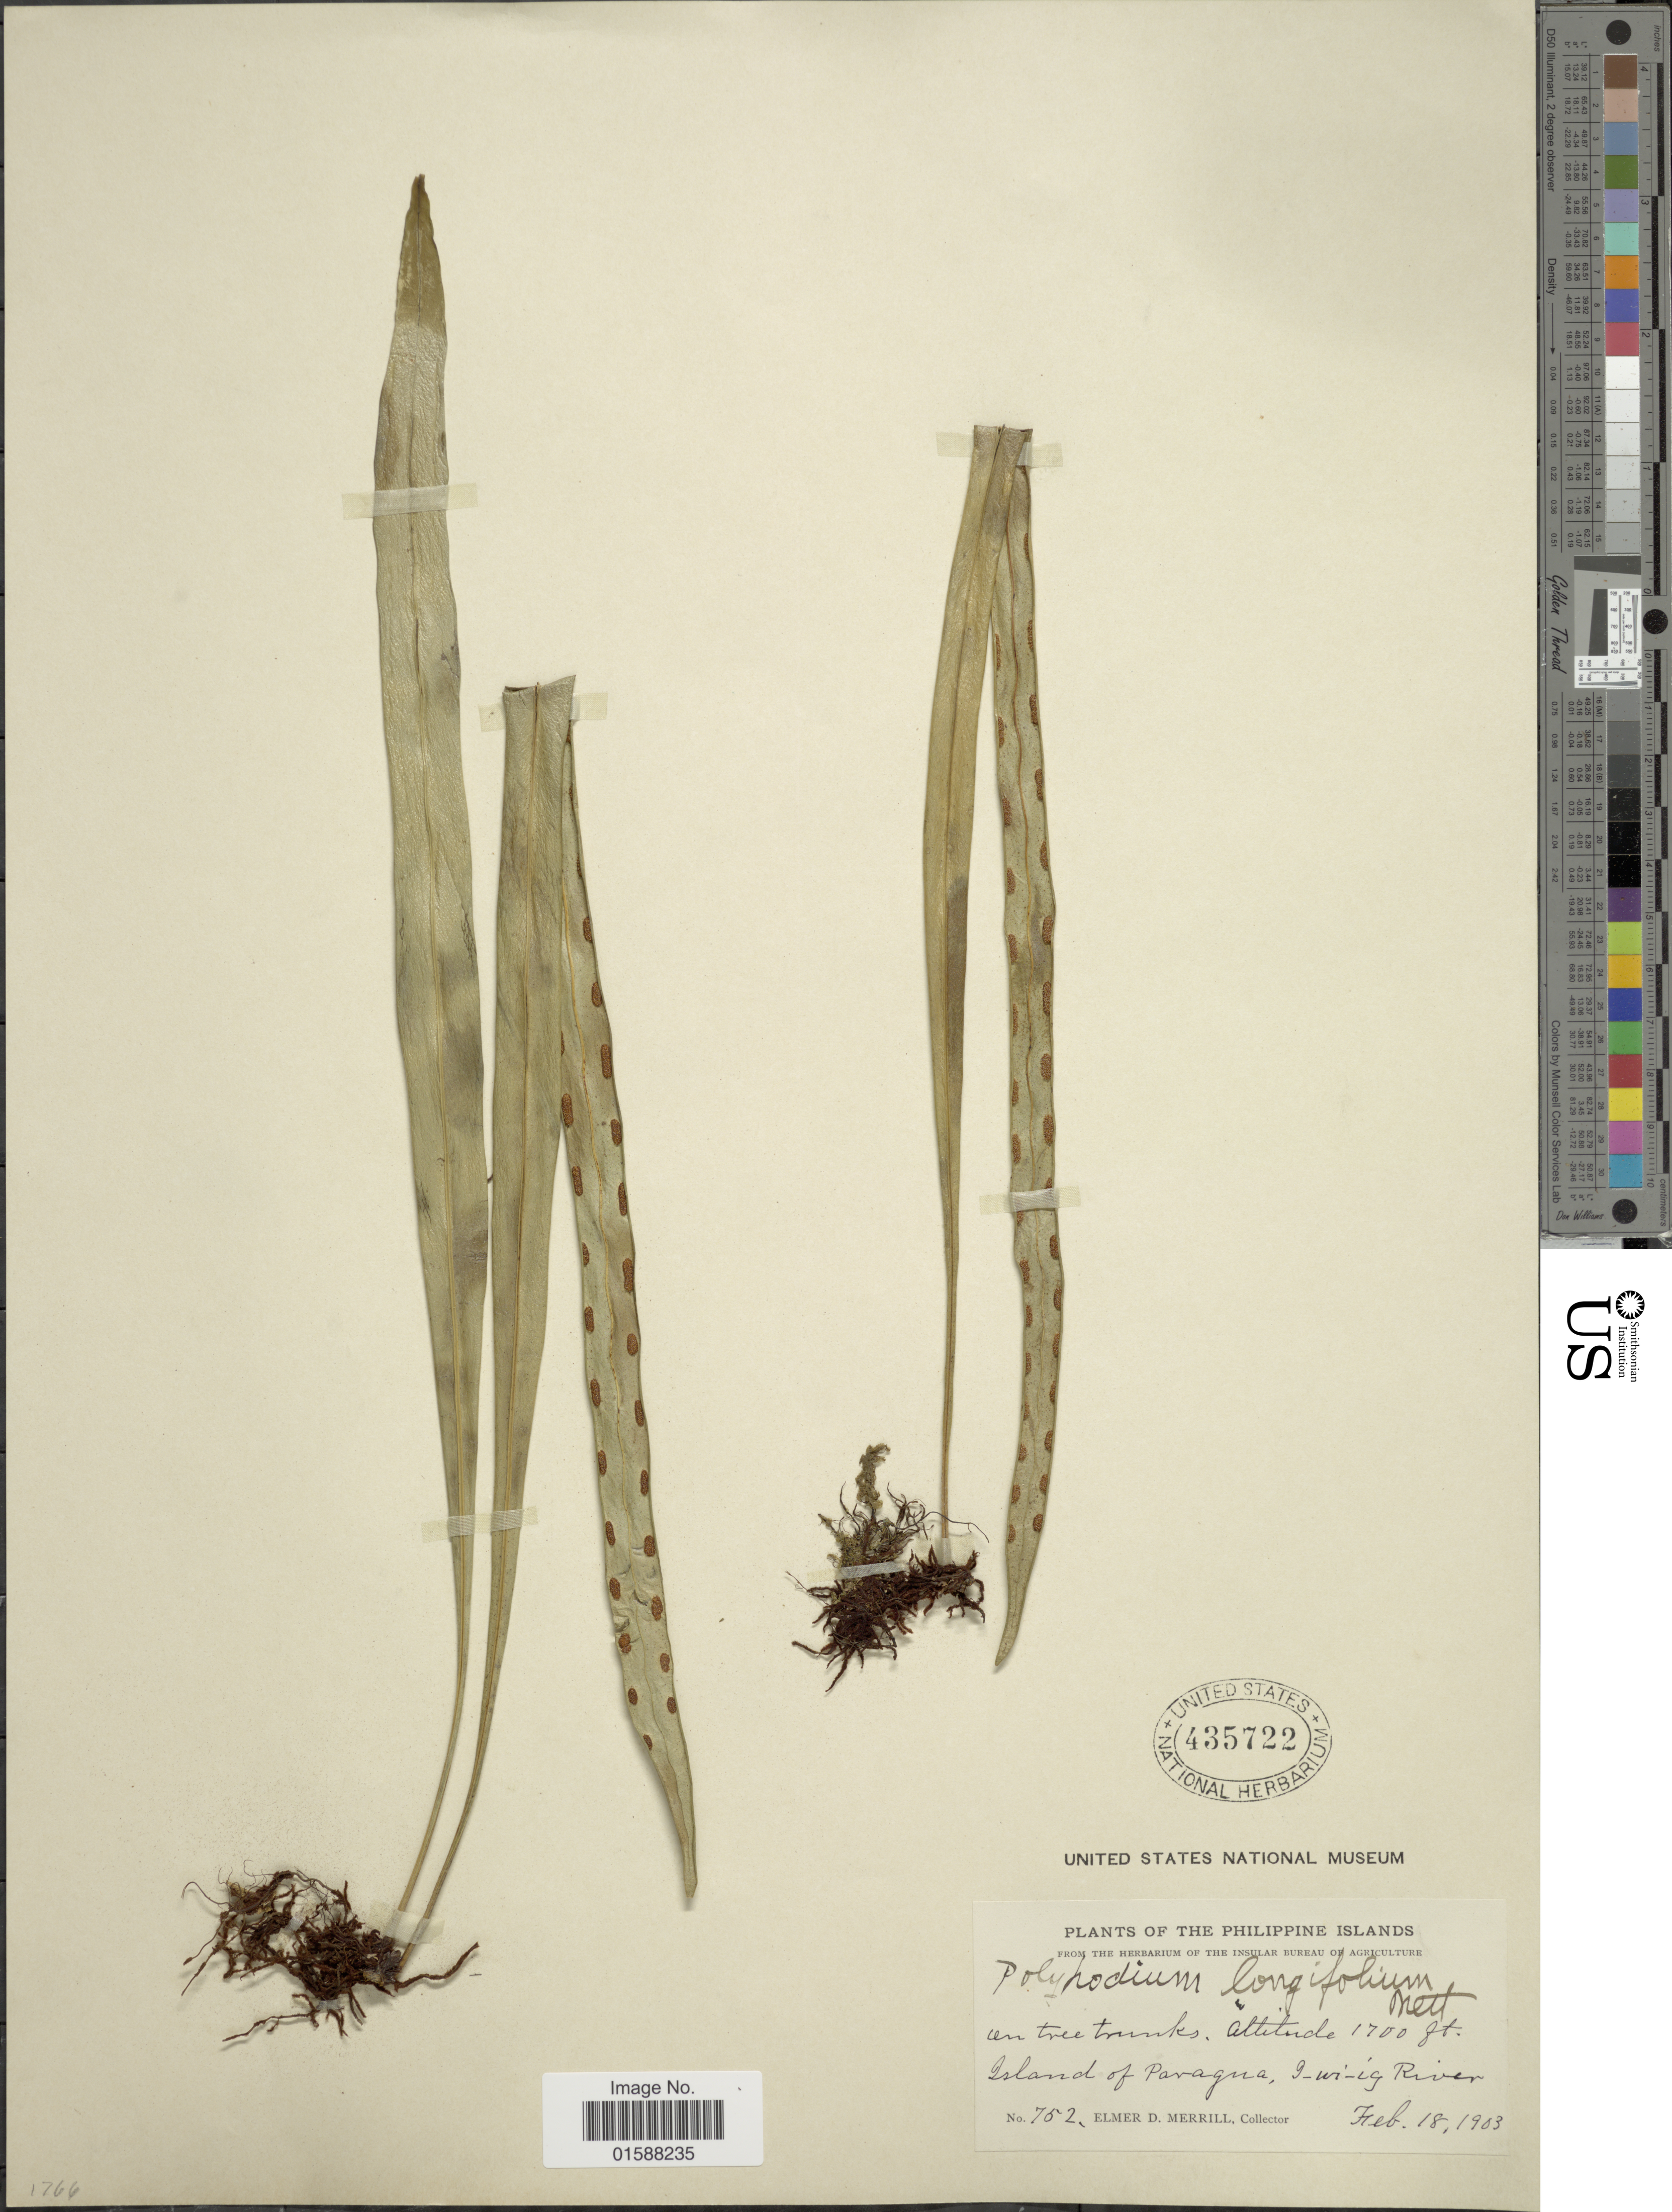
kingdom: Plantae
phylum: Tracheophyta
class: Polypodiopsida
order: Polypodiales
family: Polypodiaceae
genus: Lepisorus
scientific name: Lepisorus longifolius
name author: (Blume) Holttum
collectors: E. D. Merrill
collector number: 752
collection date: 1903-02-18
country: Philippines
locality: Philippine Islands. Island of Paragua, I-wi-ig River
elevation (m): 518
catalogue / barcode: US 435722